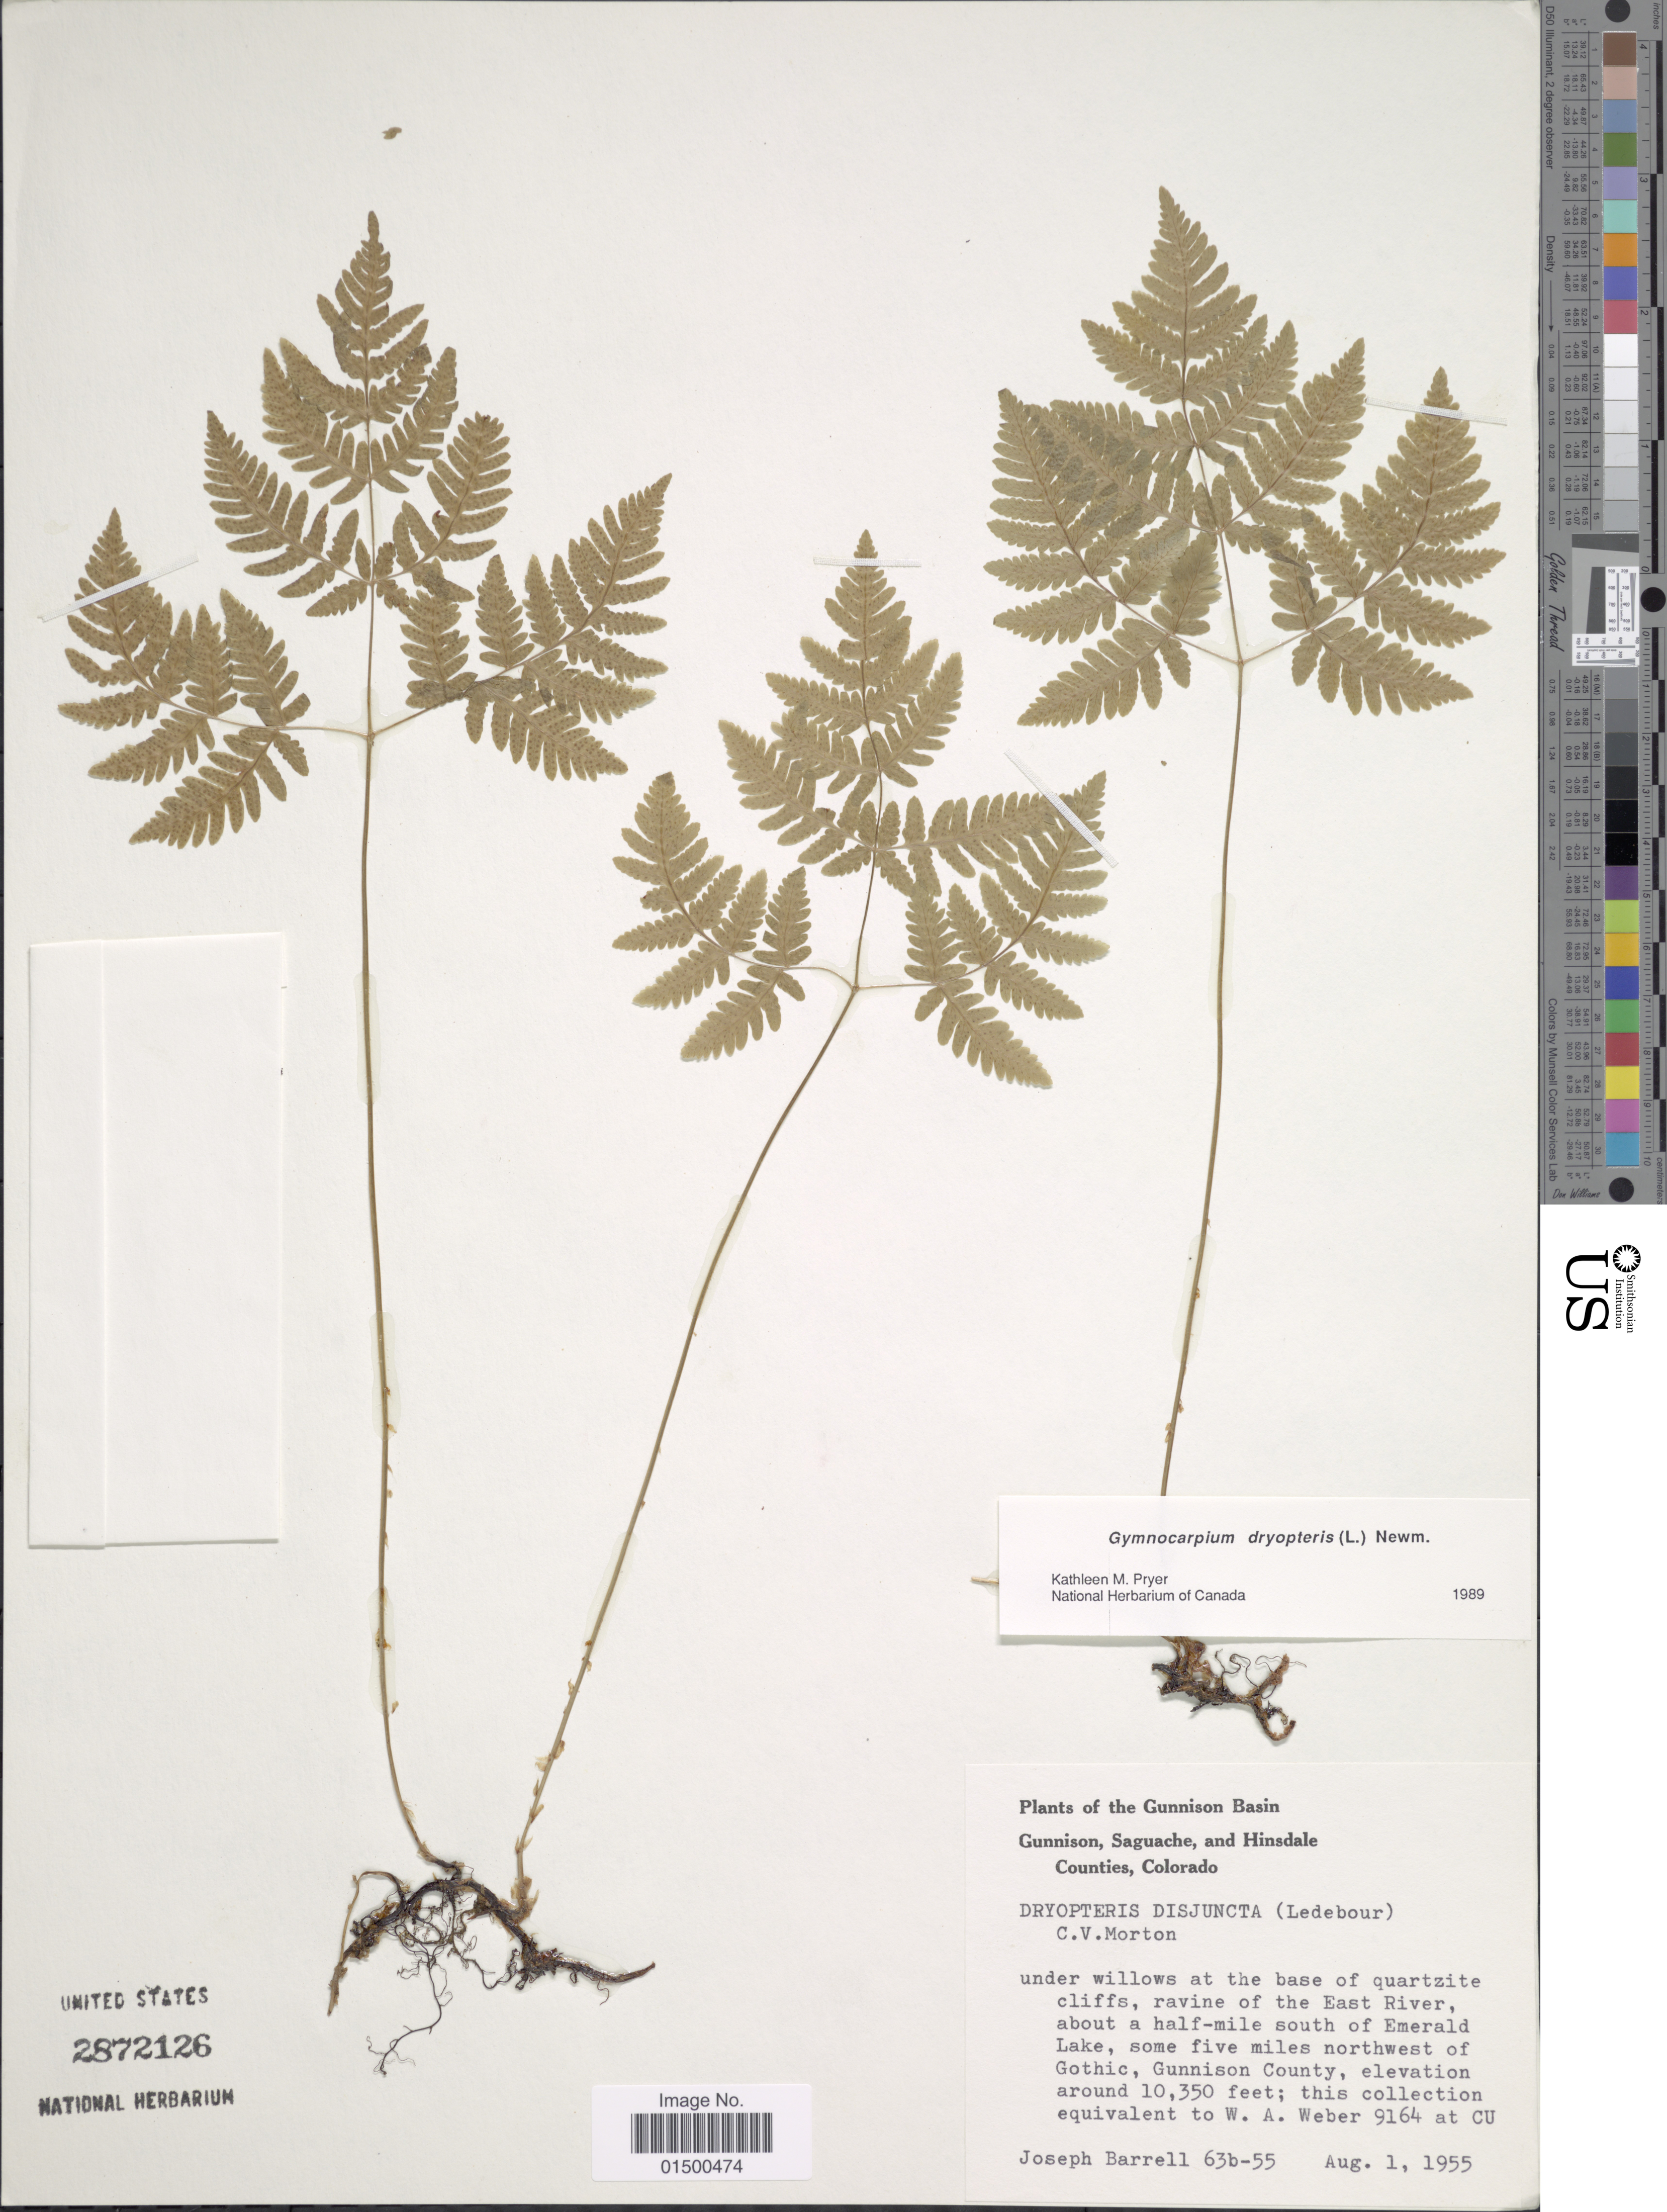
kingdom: Plantae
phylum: Tracheophyta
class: Polypodiopsida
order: Polypodiales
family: Cystopteridaceae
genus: Gymnocarpium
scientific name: Gymnocarpium dryopteris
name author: (L.) Newman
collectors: J. Barrell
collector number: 63b-55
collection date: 1955-08-01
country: United States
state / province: Colorado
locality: Gunnison Basin, Saguache, and Hinsdale Counties, under willows at the base of quartzite cliffs, ravine of the East River, about a half-mile south of Emerald Lake, some five miles northwest of Gothic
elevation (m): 3155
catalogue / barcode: US 2872126